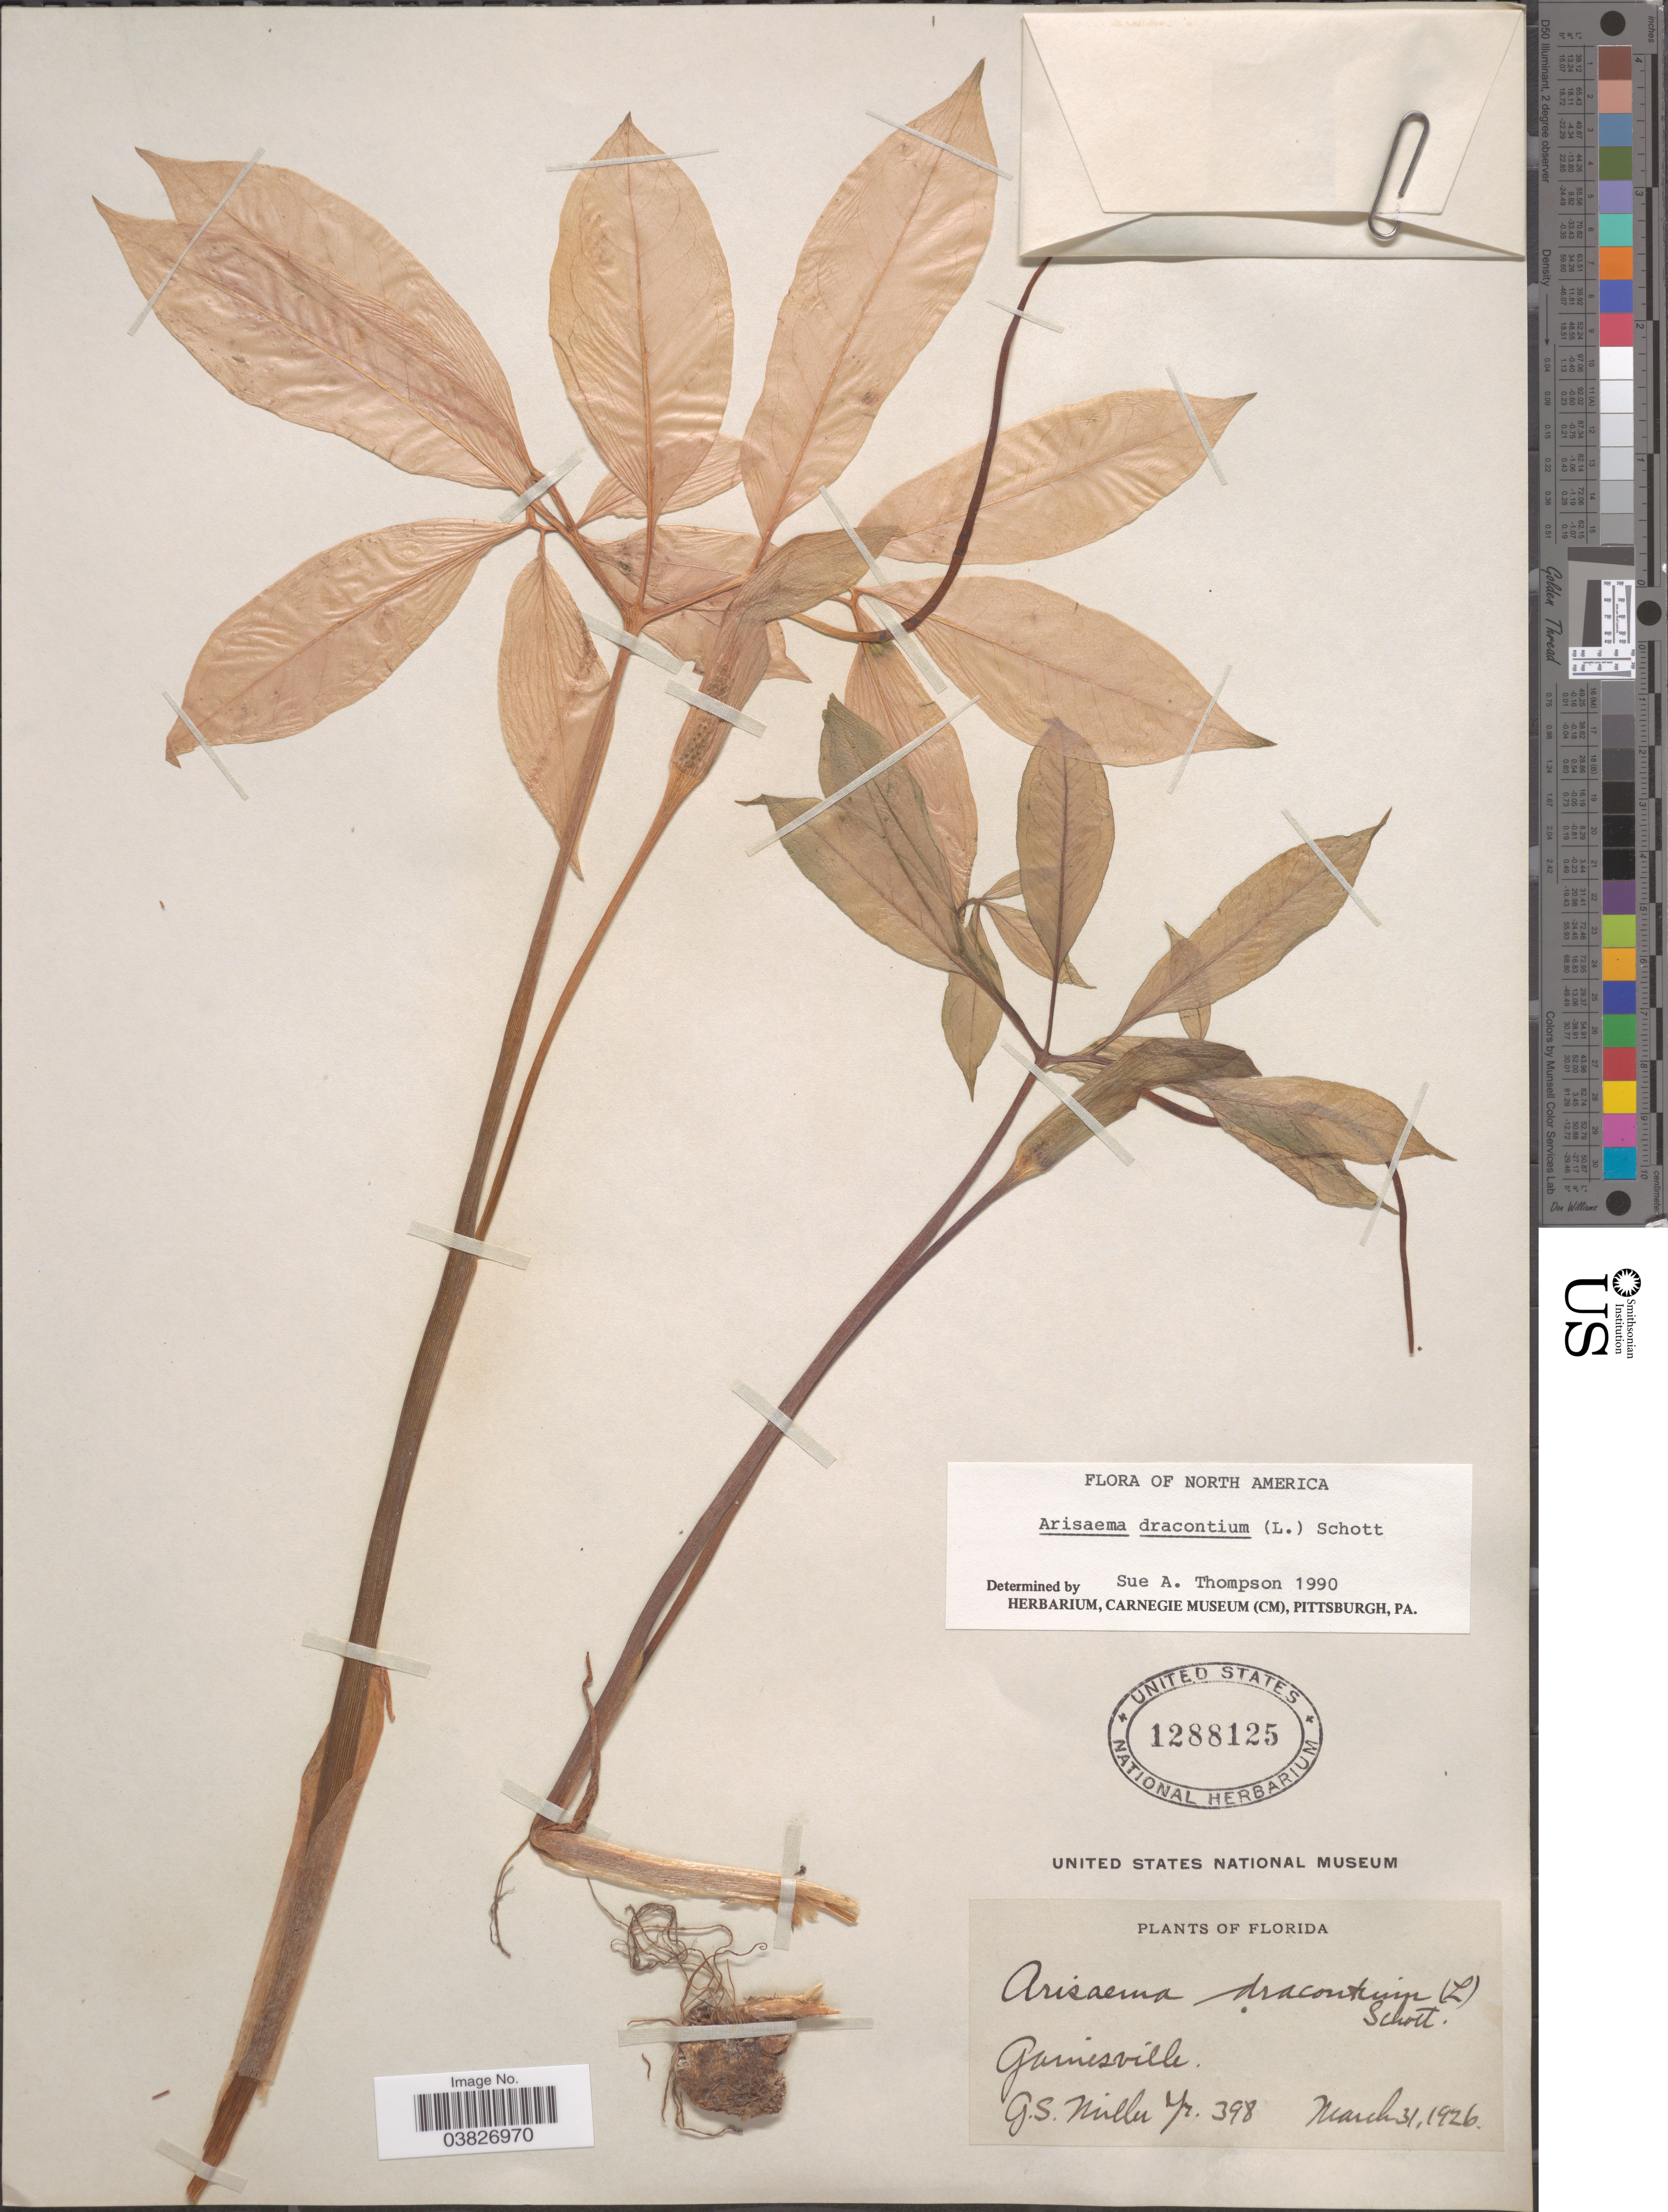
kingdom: Plantae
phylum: Tracheophyta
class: Liliopsida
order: Alismatales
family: Araceae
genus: Arisaema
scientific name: Arisaema dracontium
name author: (L.) Schott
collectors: G. S. Miller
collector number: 398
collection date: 1926-03-31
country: United States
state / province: Florida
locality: Gainesville.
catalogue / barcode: US 1288125